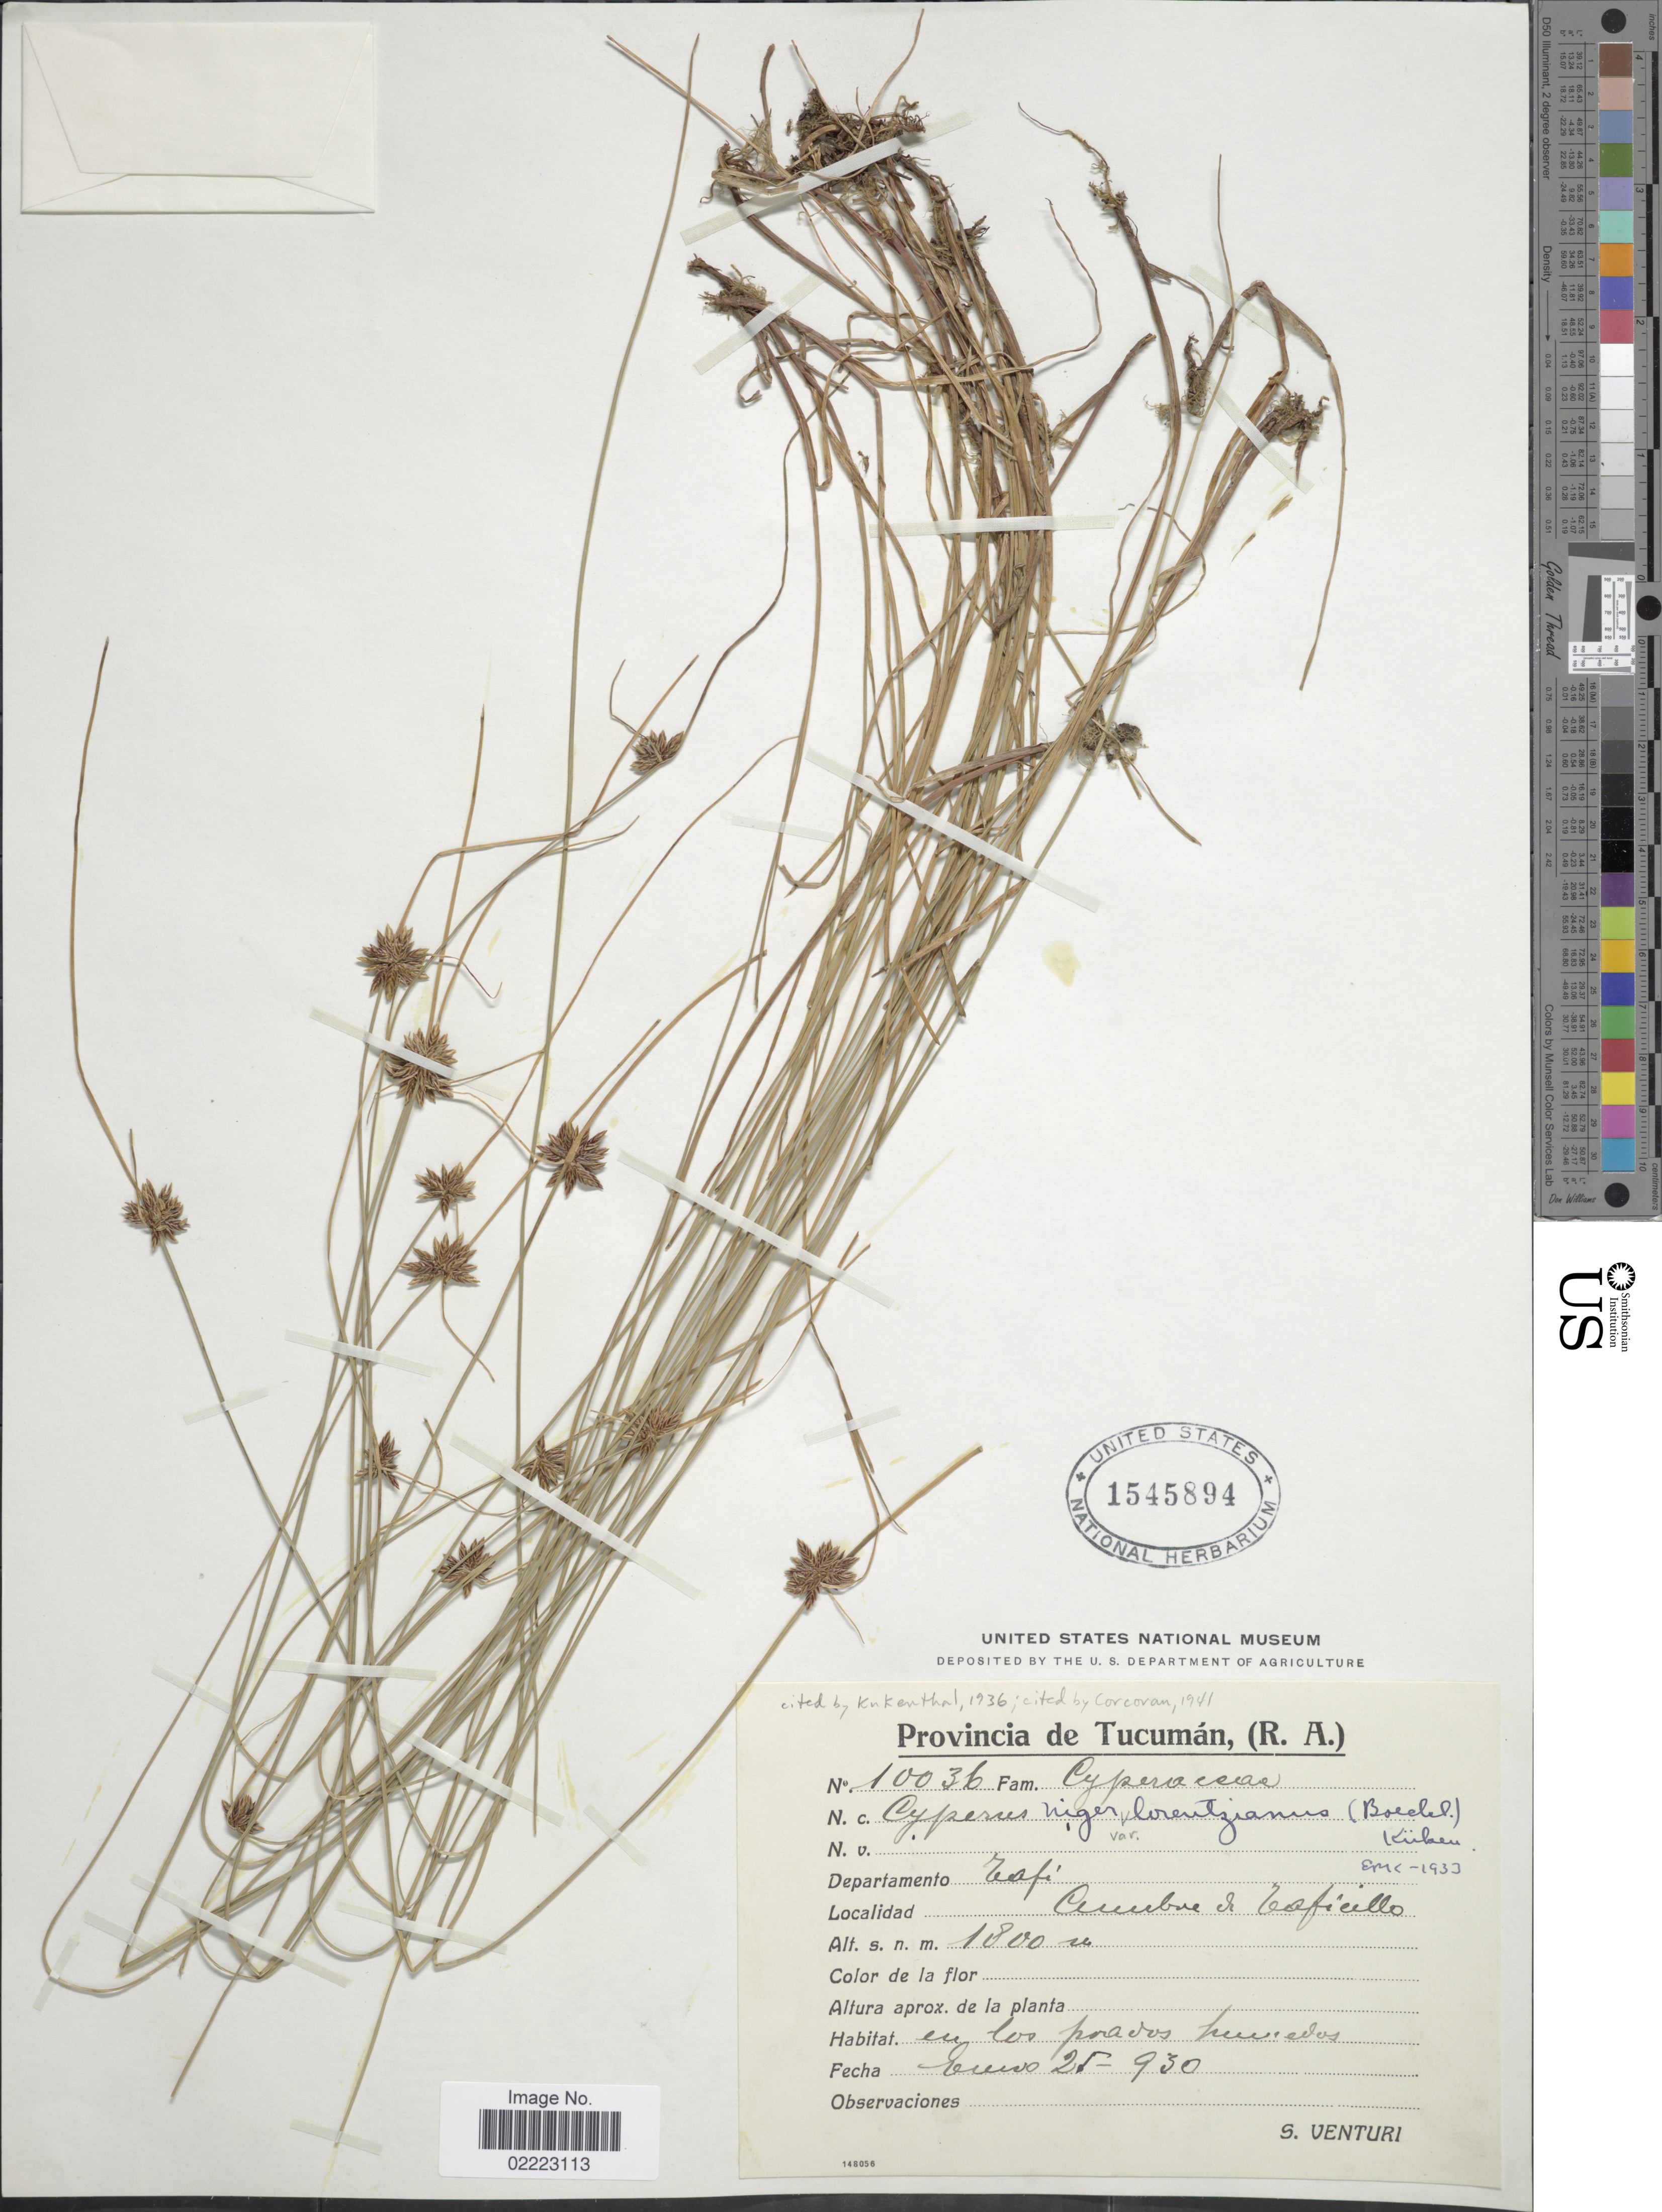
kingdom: Plantae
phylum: Tracheophyta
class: Liliopsida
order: Poales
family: Cyperaceae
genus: Cyperus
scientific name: Cyperus niger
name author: Ruiz & Pav.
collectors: S. Venturi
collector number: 10036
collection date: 1930-01-25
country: Argentina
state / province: Tucuman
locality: (R.A.) Departamento Tafi, Cumbre de Taficillo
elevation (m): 1800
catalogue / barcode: US 1545894